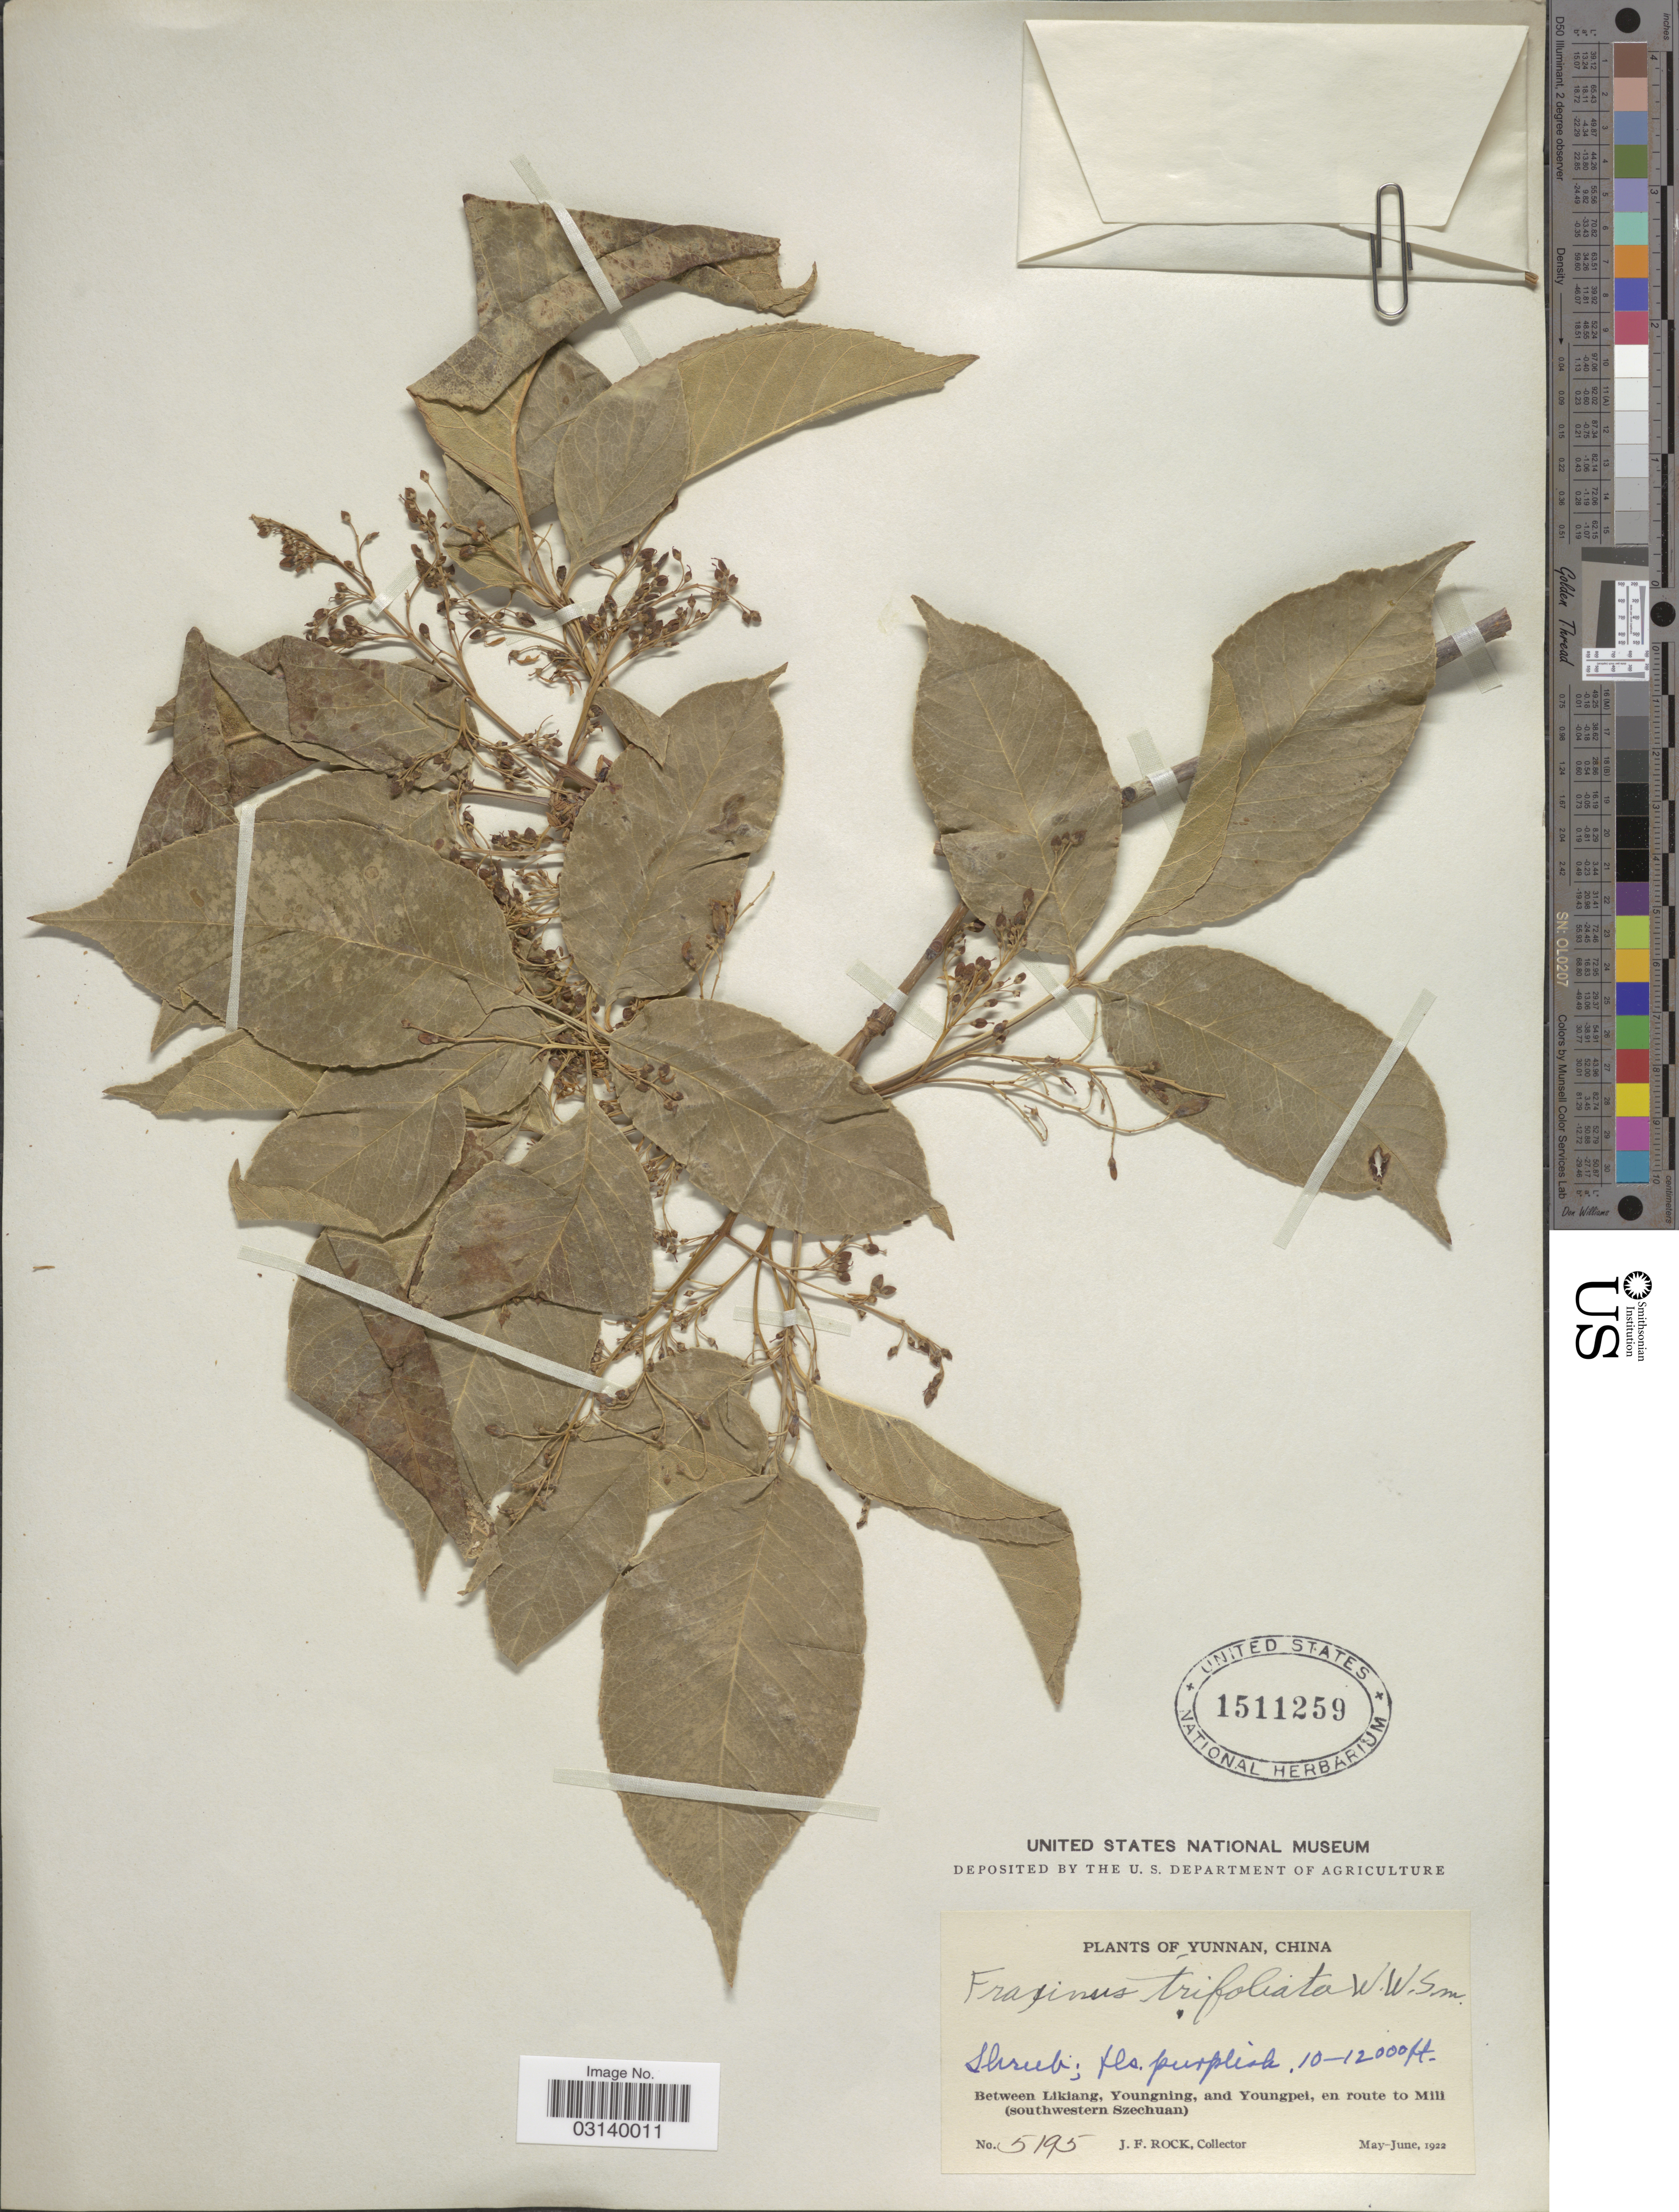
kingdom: Plantae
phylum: Tracheophyta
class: Magnoliopsida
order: Lamiales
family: Oleaceae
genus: Fraxinus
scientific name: Fraxinus trifoliata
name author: (Torr.) F. H. Lewis & Epling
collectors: J. Rock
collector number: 5195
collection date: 1922-05/1922-06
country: China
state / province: Yunnan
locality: Between Likiang, Youngning, and Youngpei, en route to Mili (southwestern Szechuan).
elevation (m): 3048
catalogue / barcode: US 1511259